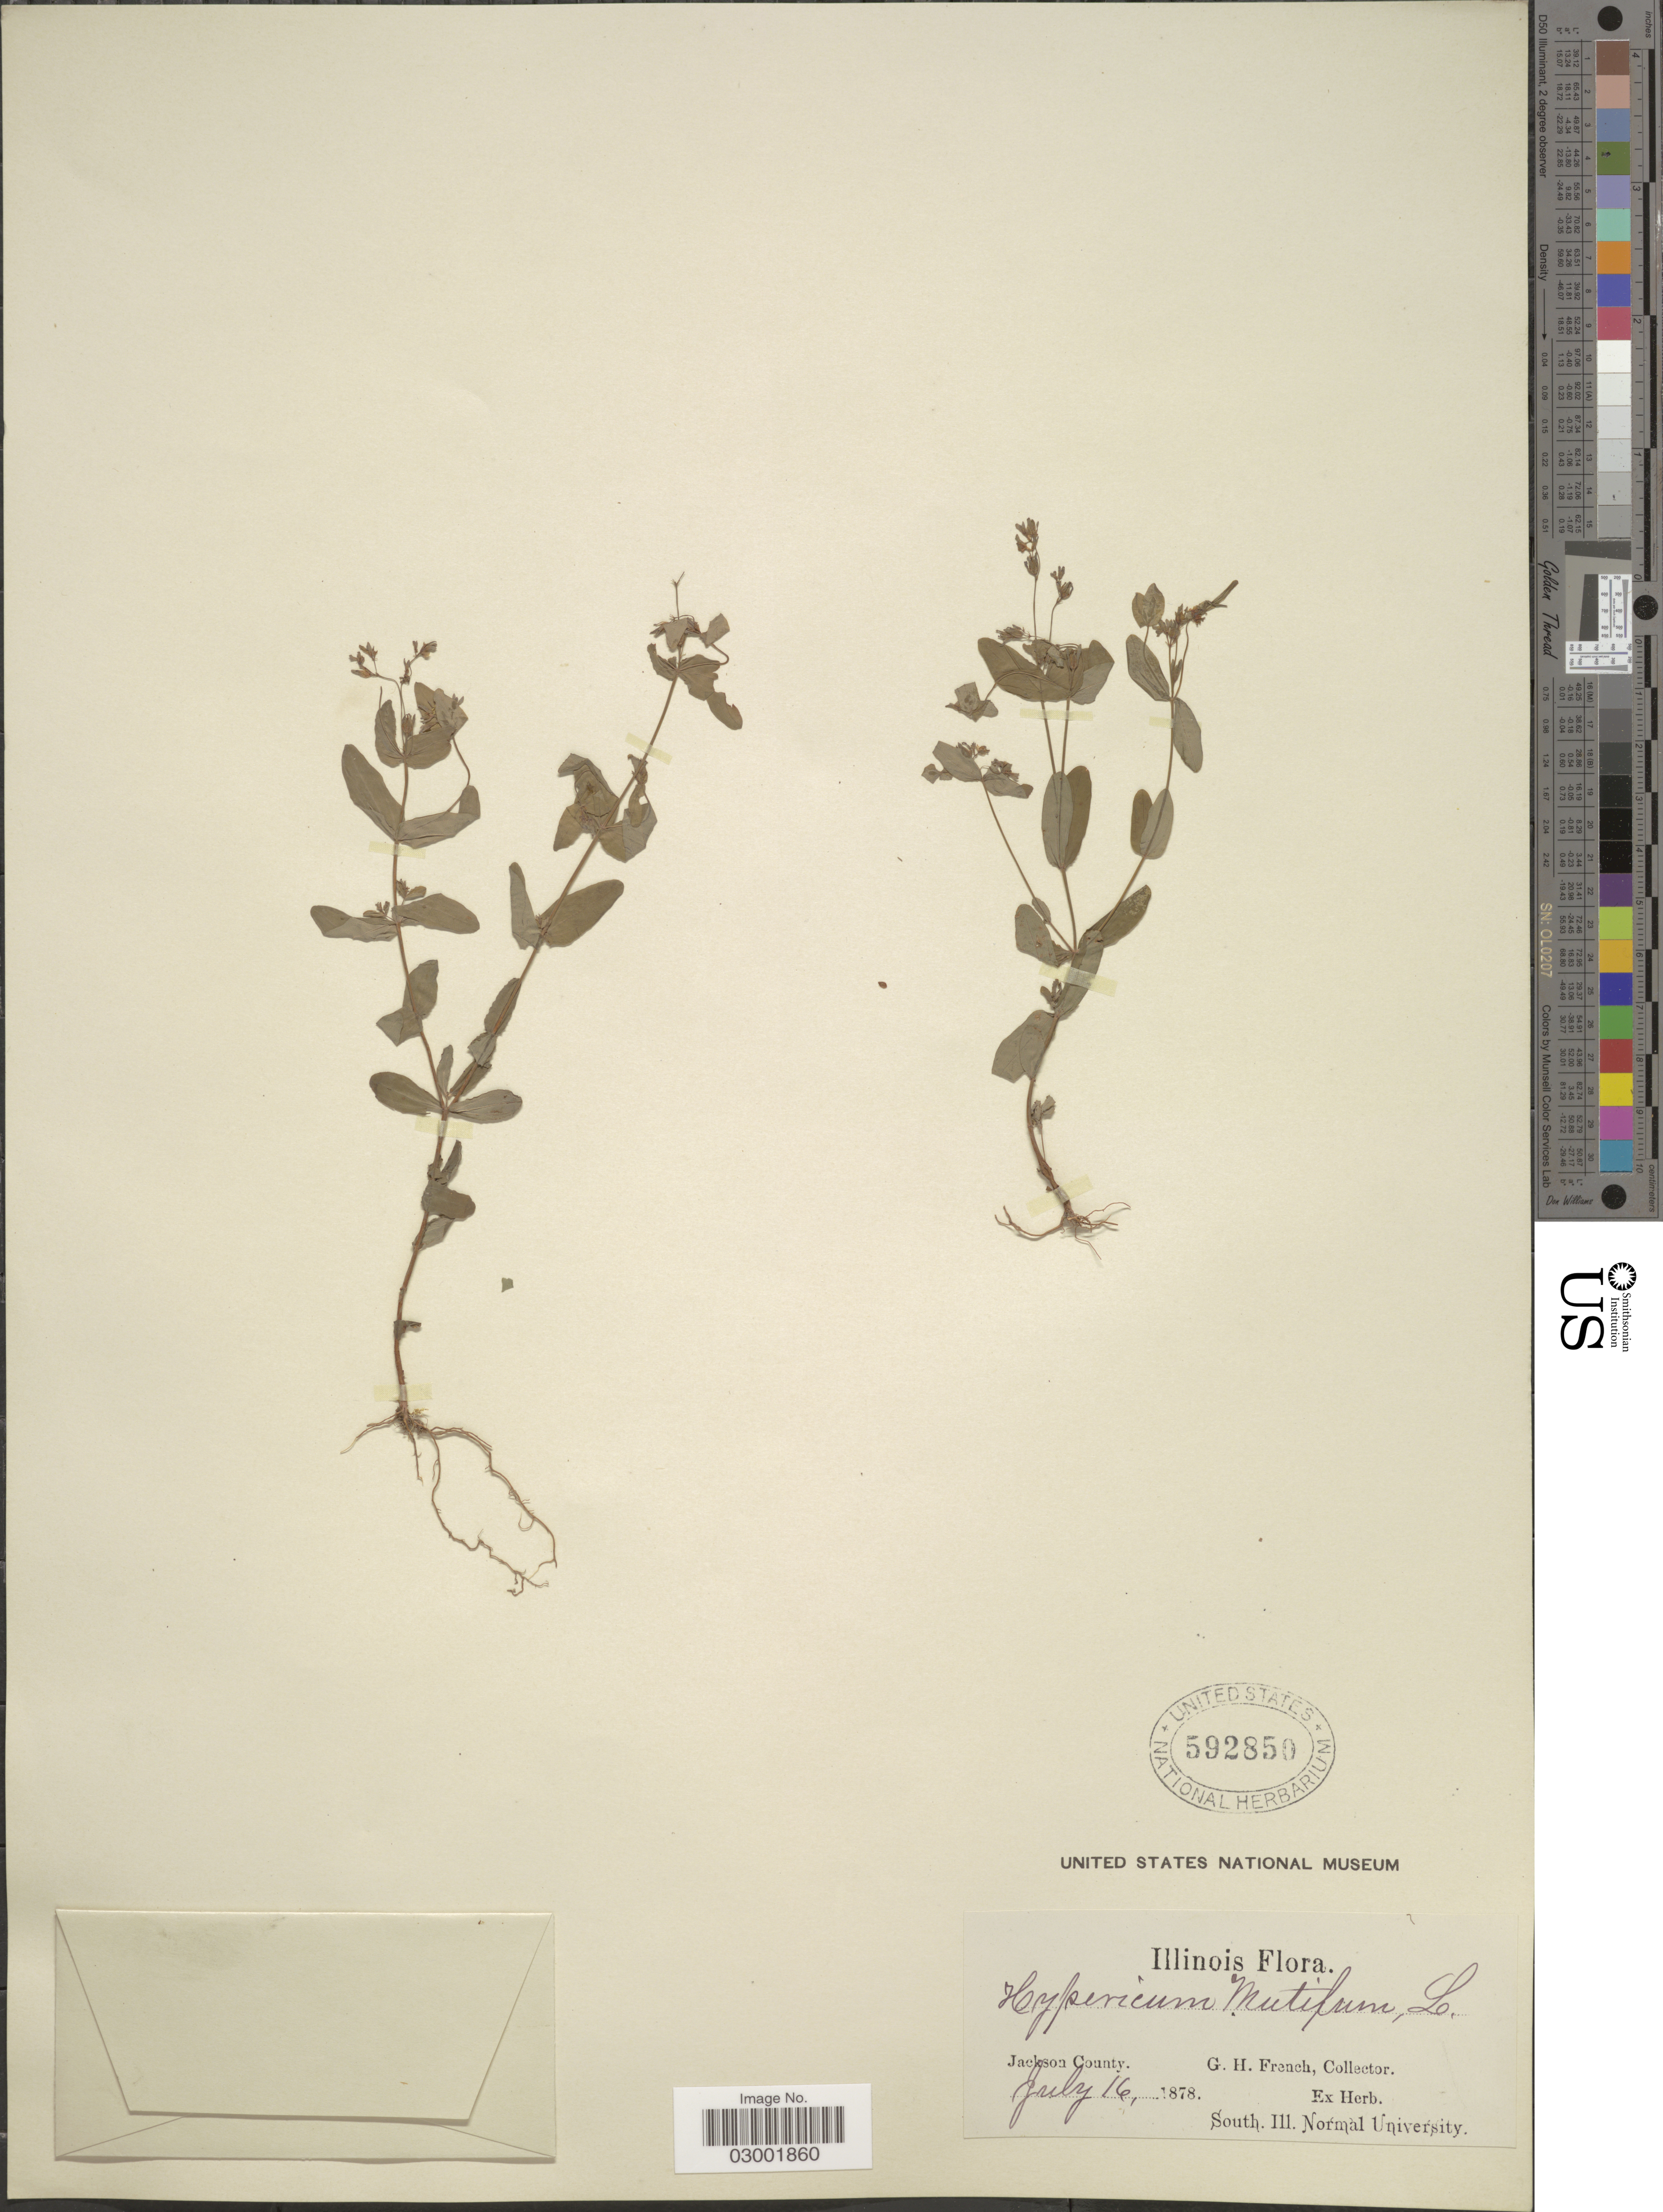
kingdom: Plantae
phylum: Tracheophyta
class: Magnoliopsida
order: Malpighiales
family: Hypericaceae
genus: Hypericum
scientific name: Hypericum mutilum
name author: L.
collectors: G. H. French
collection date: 1878-07-16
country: United States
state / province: Illinois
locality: Jackson County.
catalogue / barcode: US 592850